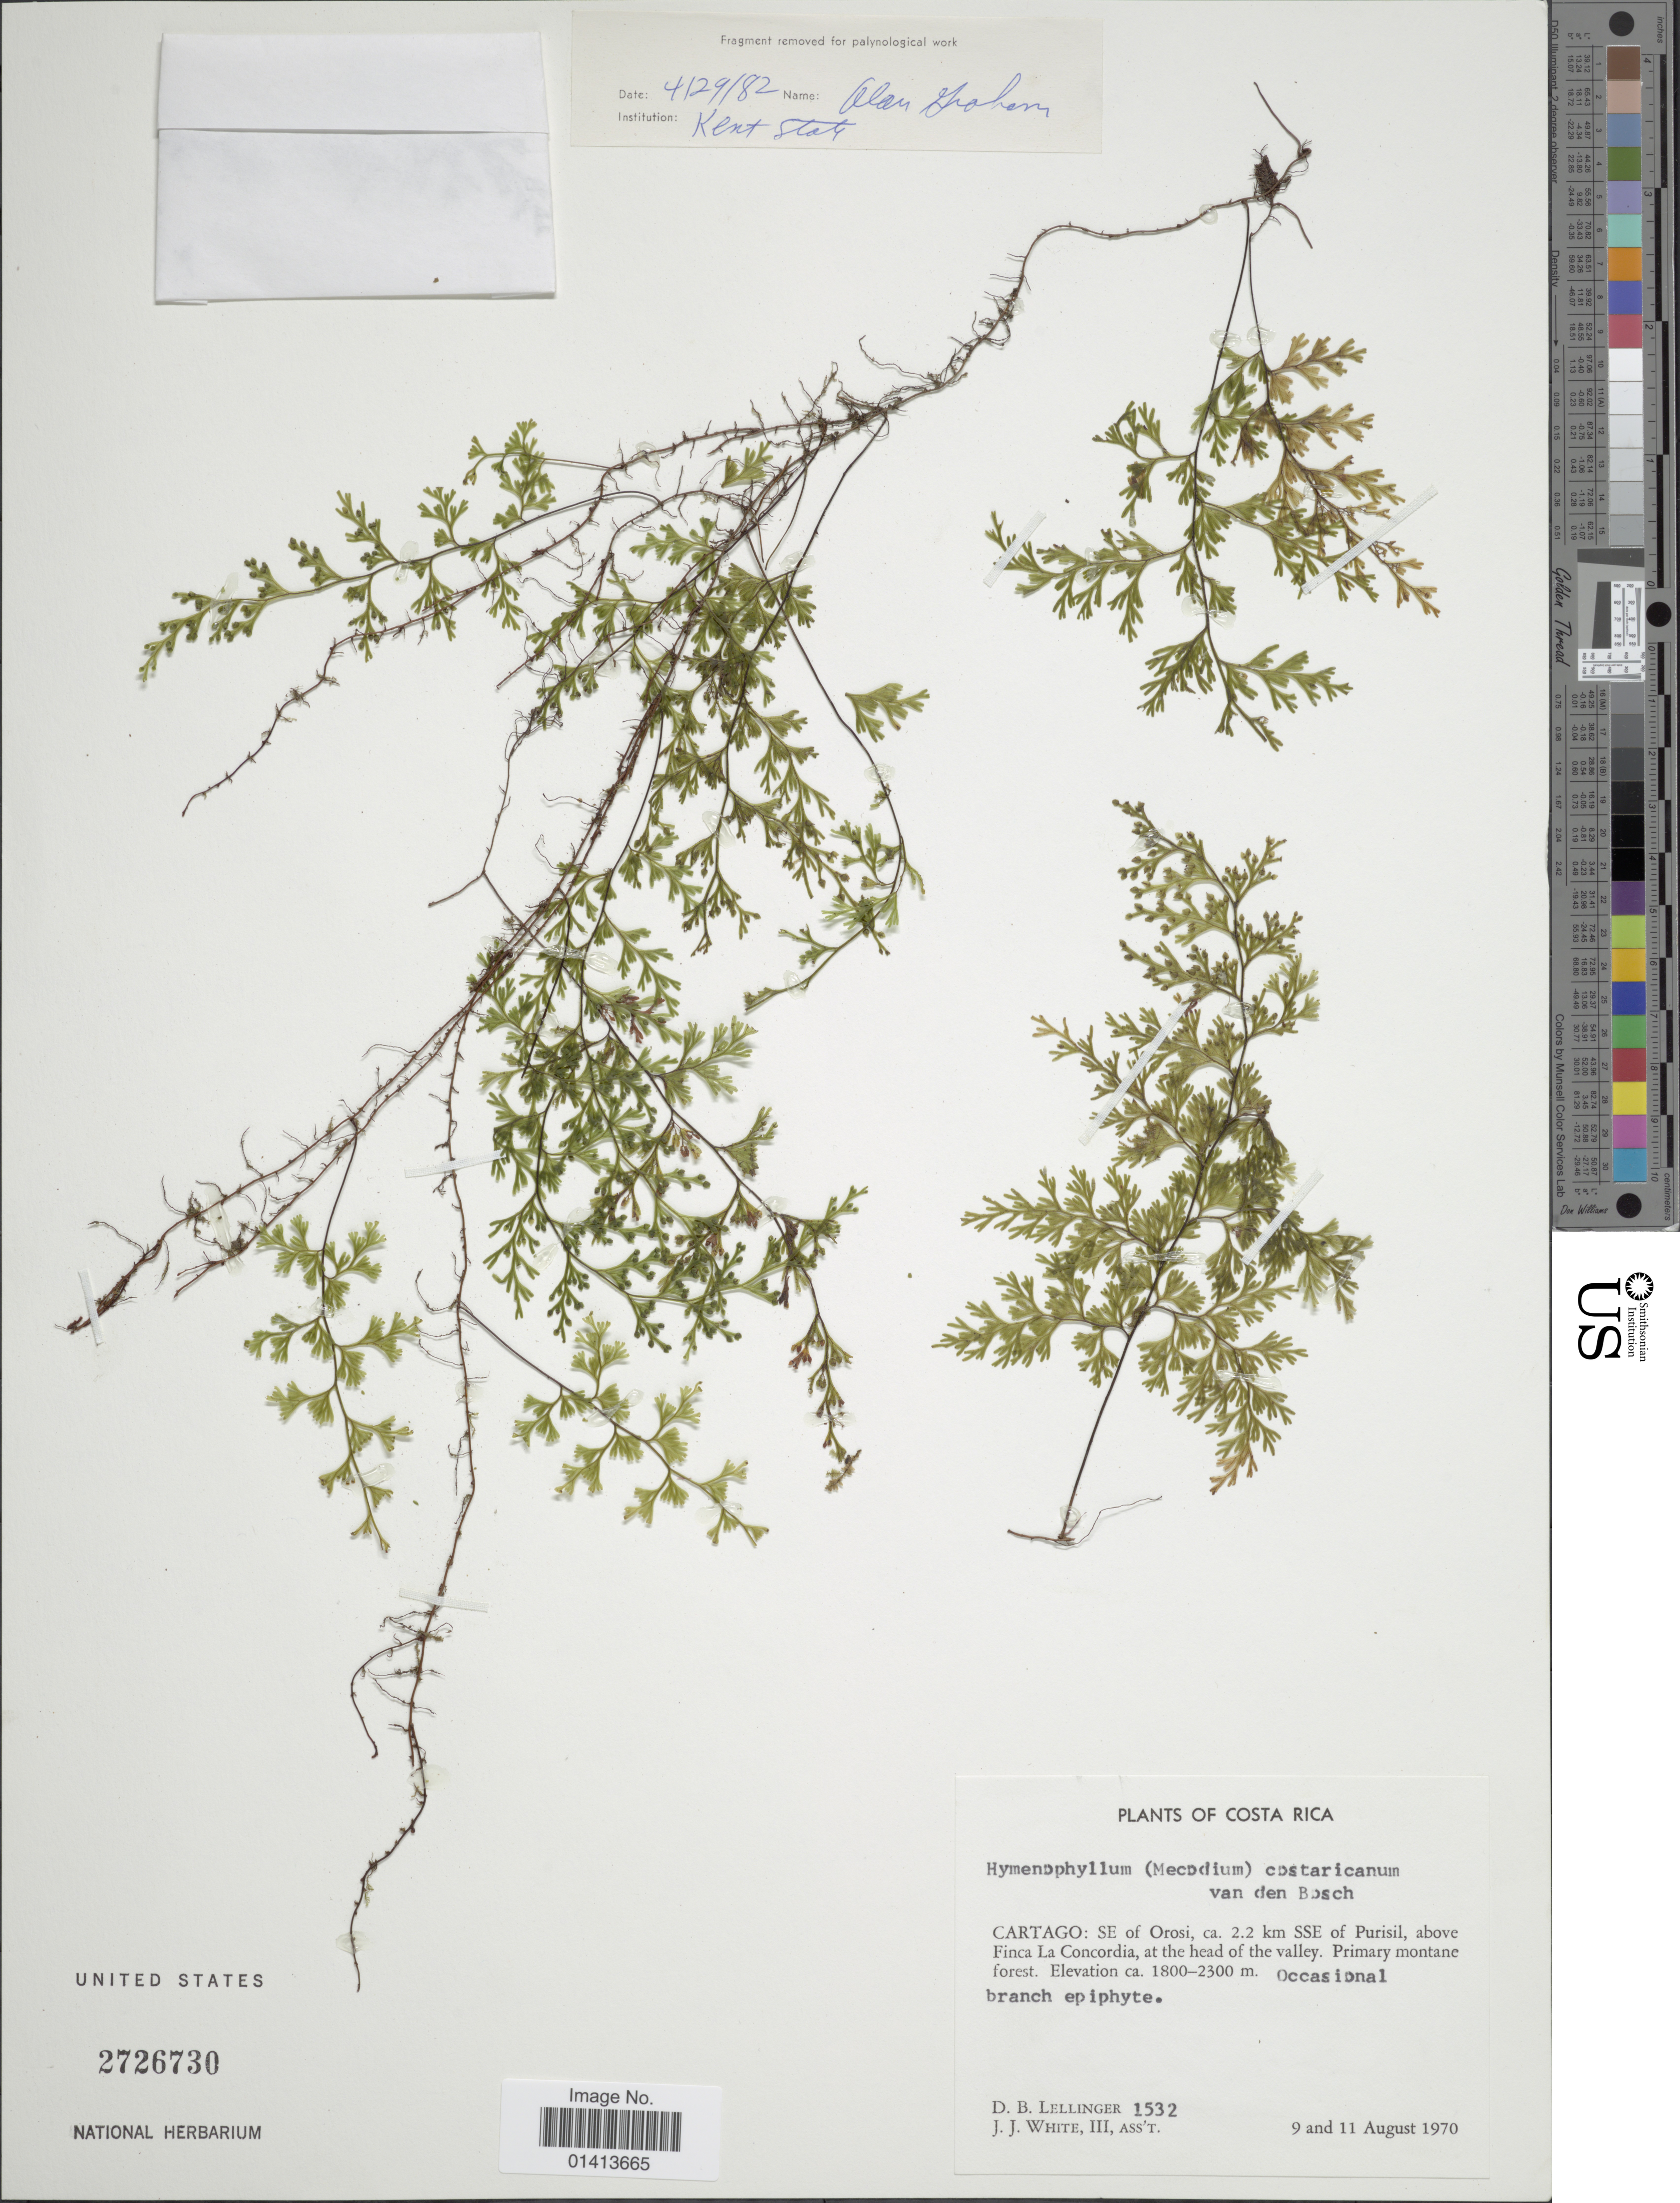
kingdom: Plantae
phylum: Tracheophyta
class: Polypodiopsida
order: Hymenophyllales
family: Hymenophyllaceae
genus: Hymenophyllum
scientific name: Hymenophyllum costaricanum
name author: Bosch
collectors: D. B. Lellinger & J. J. White III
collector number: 1532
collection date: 1970-08-09/1970-08-11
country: Costa Rica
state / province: Cartago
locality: SE of Orosi, ca 2.2 km SSE of Purisil, above Finca La Concordia, at the head of the valley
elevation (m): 1800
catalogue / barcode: US 2726730